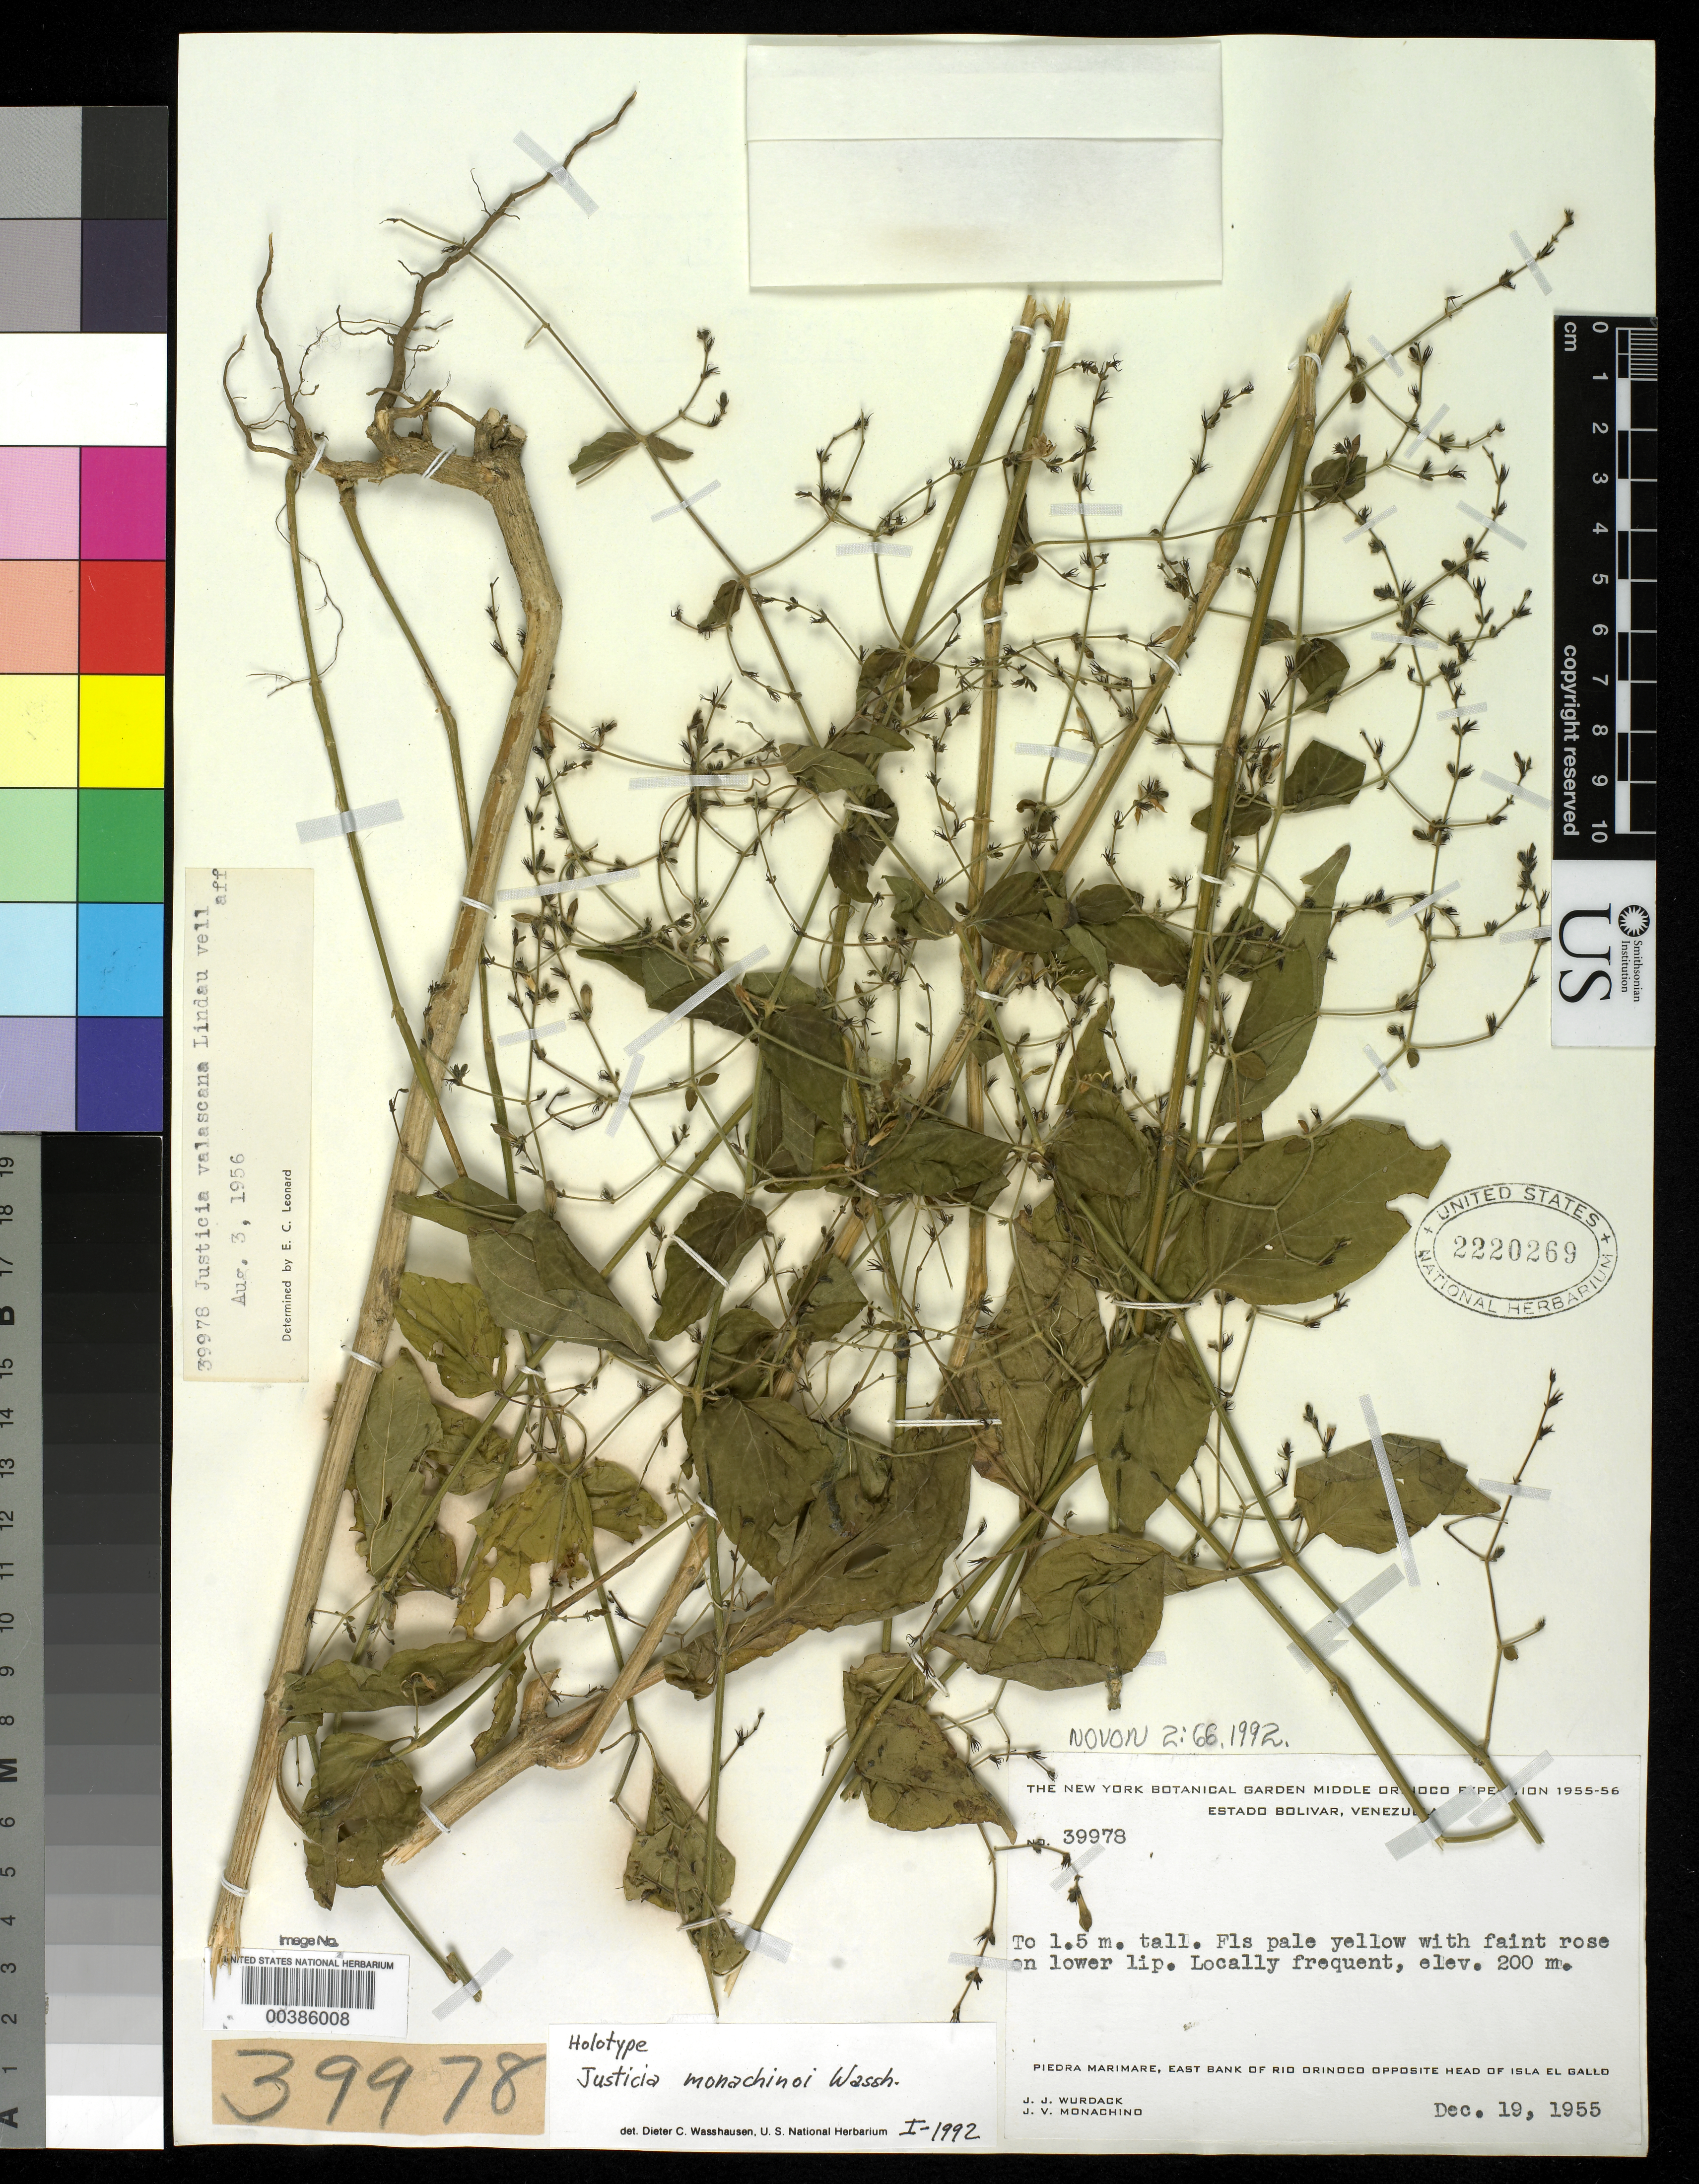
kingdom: Plantae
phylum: Tracheophyta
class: Magnoliopsida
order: Lamiales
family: Acanthaceae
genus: Justicia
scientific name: Justicia monachinoi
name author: Wassh.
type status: Holotype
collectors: J. J. Wurdack & J. V. Monachino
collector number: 39978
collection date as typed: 19 Dec 1955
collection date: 1955-12-19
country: Venezuela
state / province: Bolivar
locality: Piedra Marimare, E of Orinoco opposite head of Isla El Gallo.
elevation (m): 200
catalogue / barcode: US 2220269